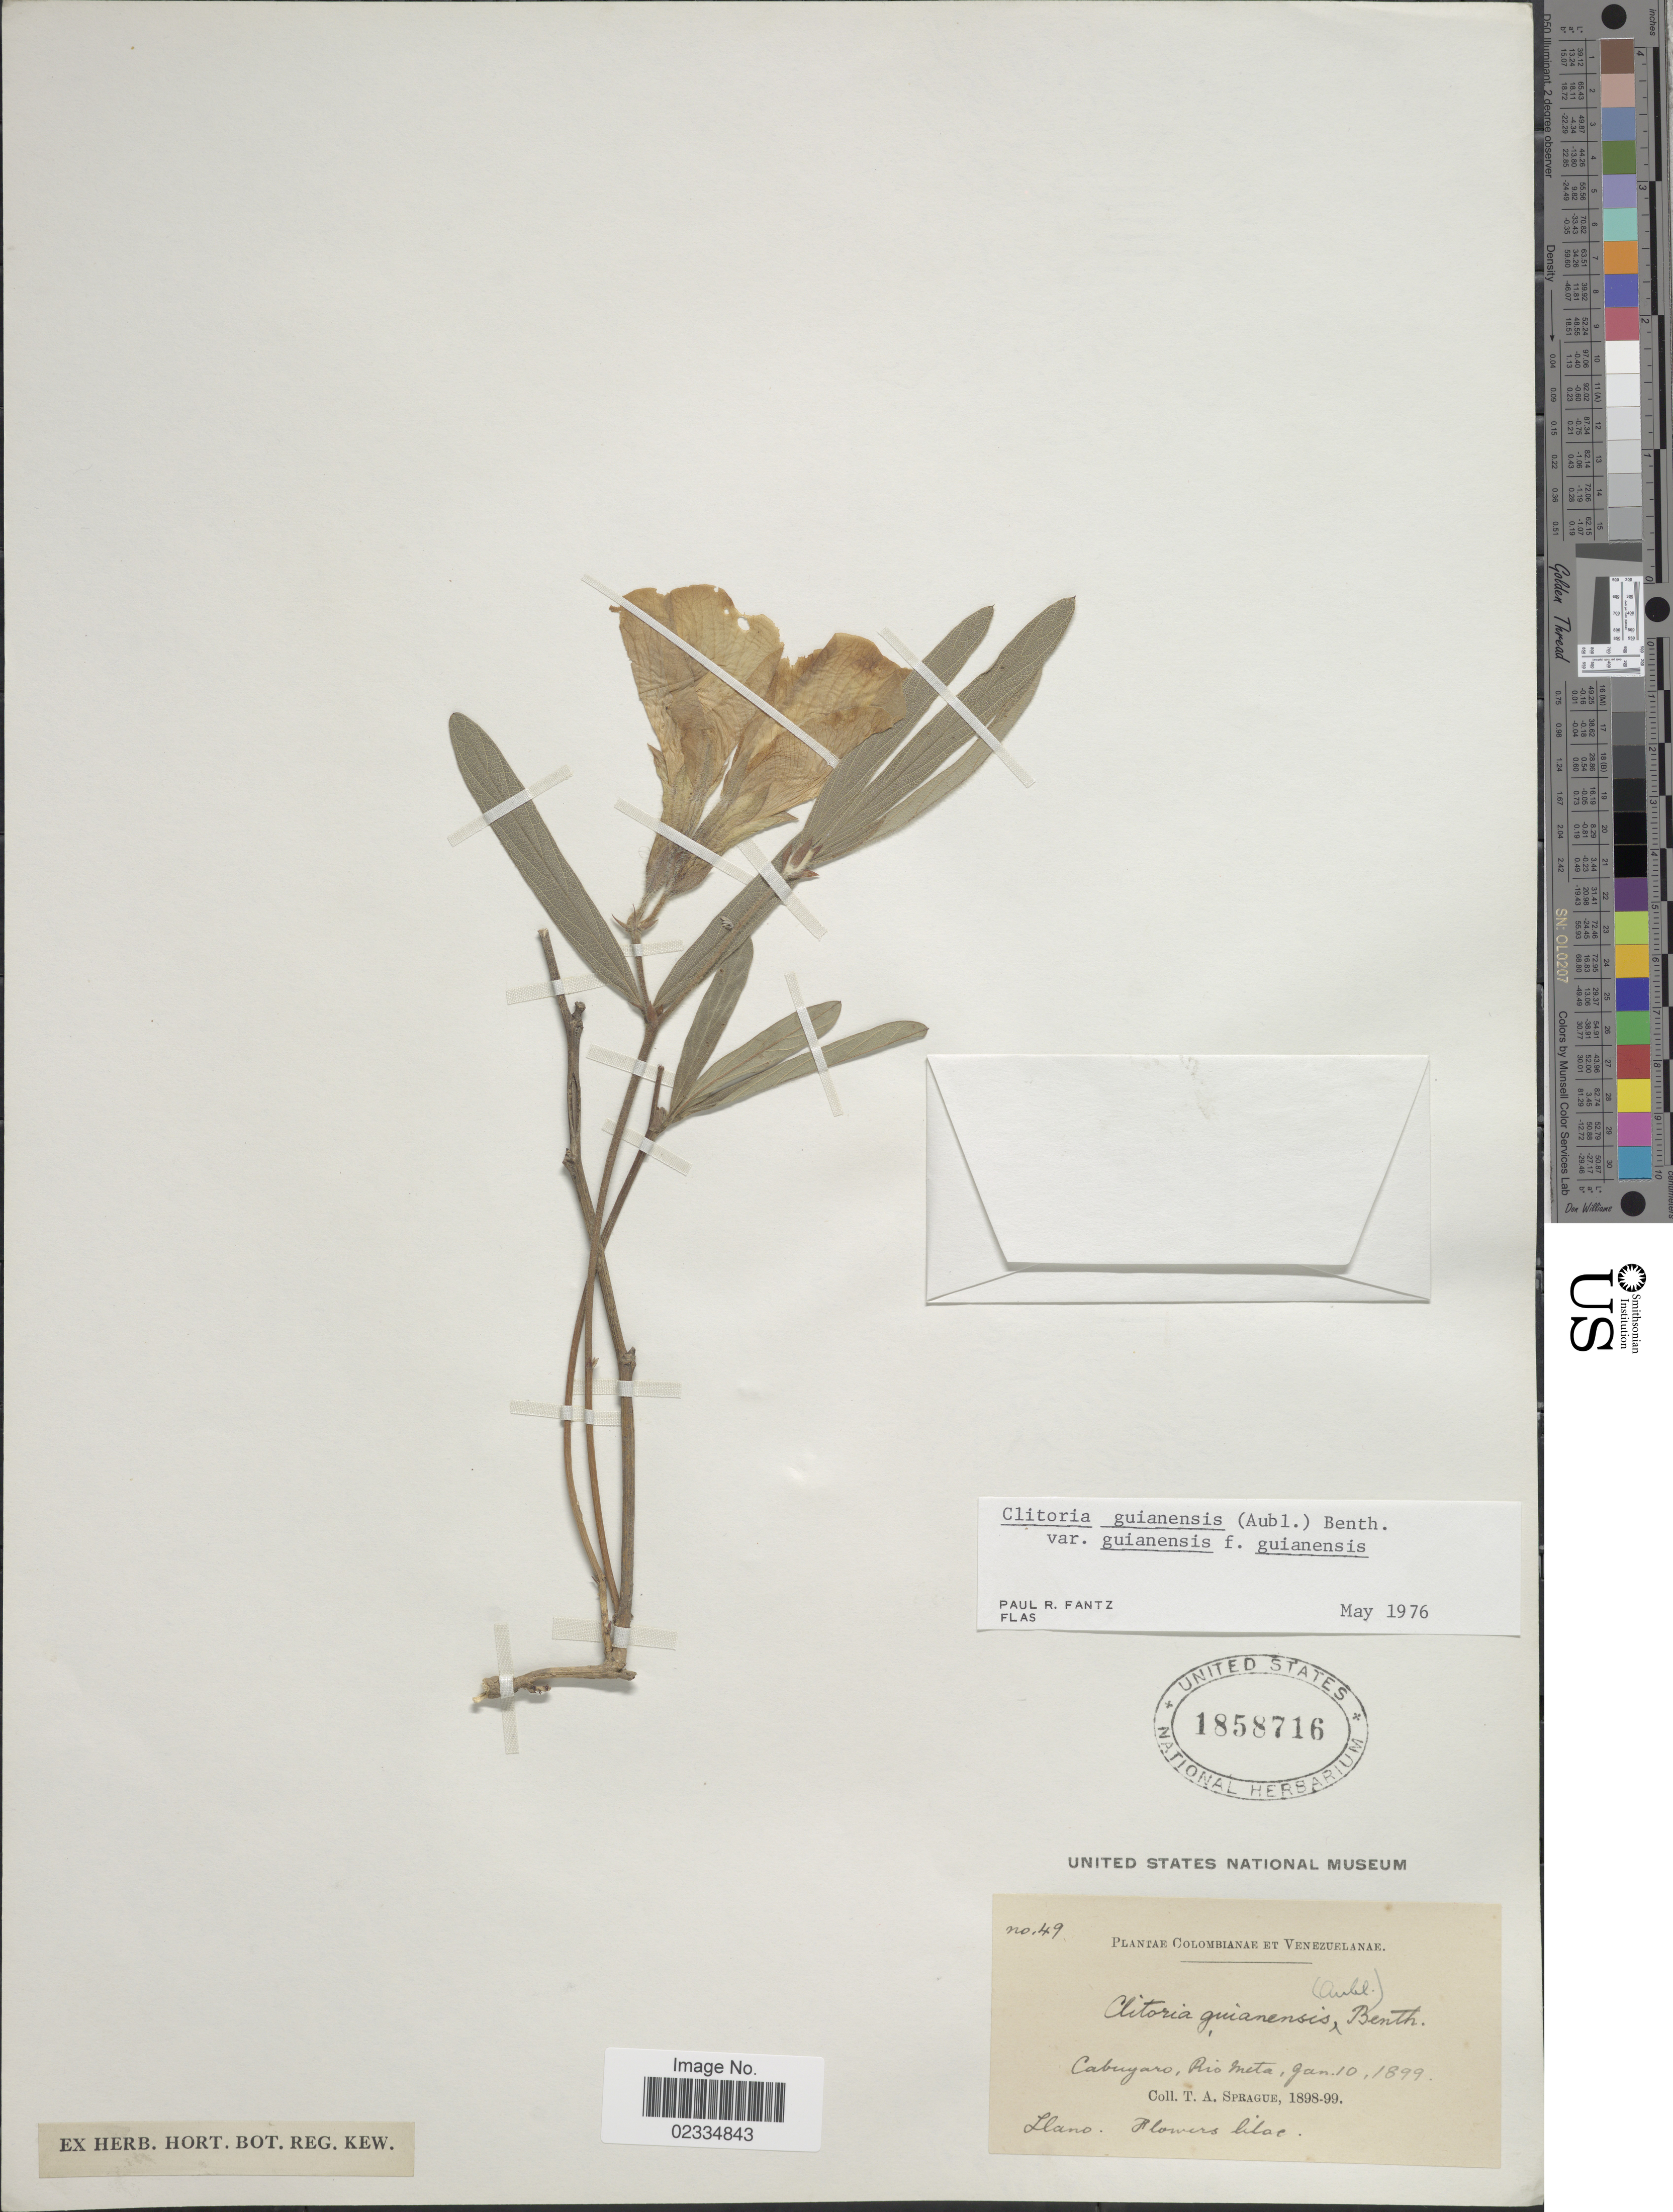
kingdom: Plantae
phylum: Tracheophyta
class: Magnoliopsida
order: Fabales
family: Fabaceae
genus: Clitoria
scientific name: Clitoria guianensis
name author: (Aubl.) Benth.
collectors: T. A. Sprague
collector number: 49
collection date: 1899-01-10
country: Colombia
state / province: Meta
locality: Cabuyaro, Rio Meta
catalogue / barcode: US 1858716